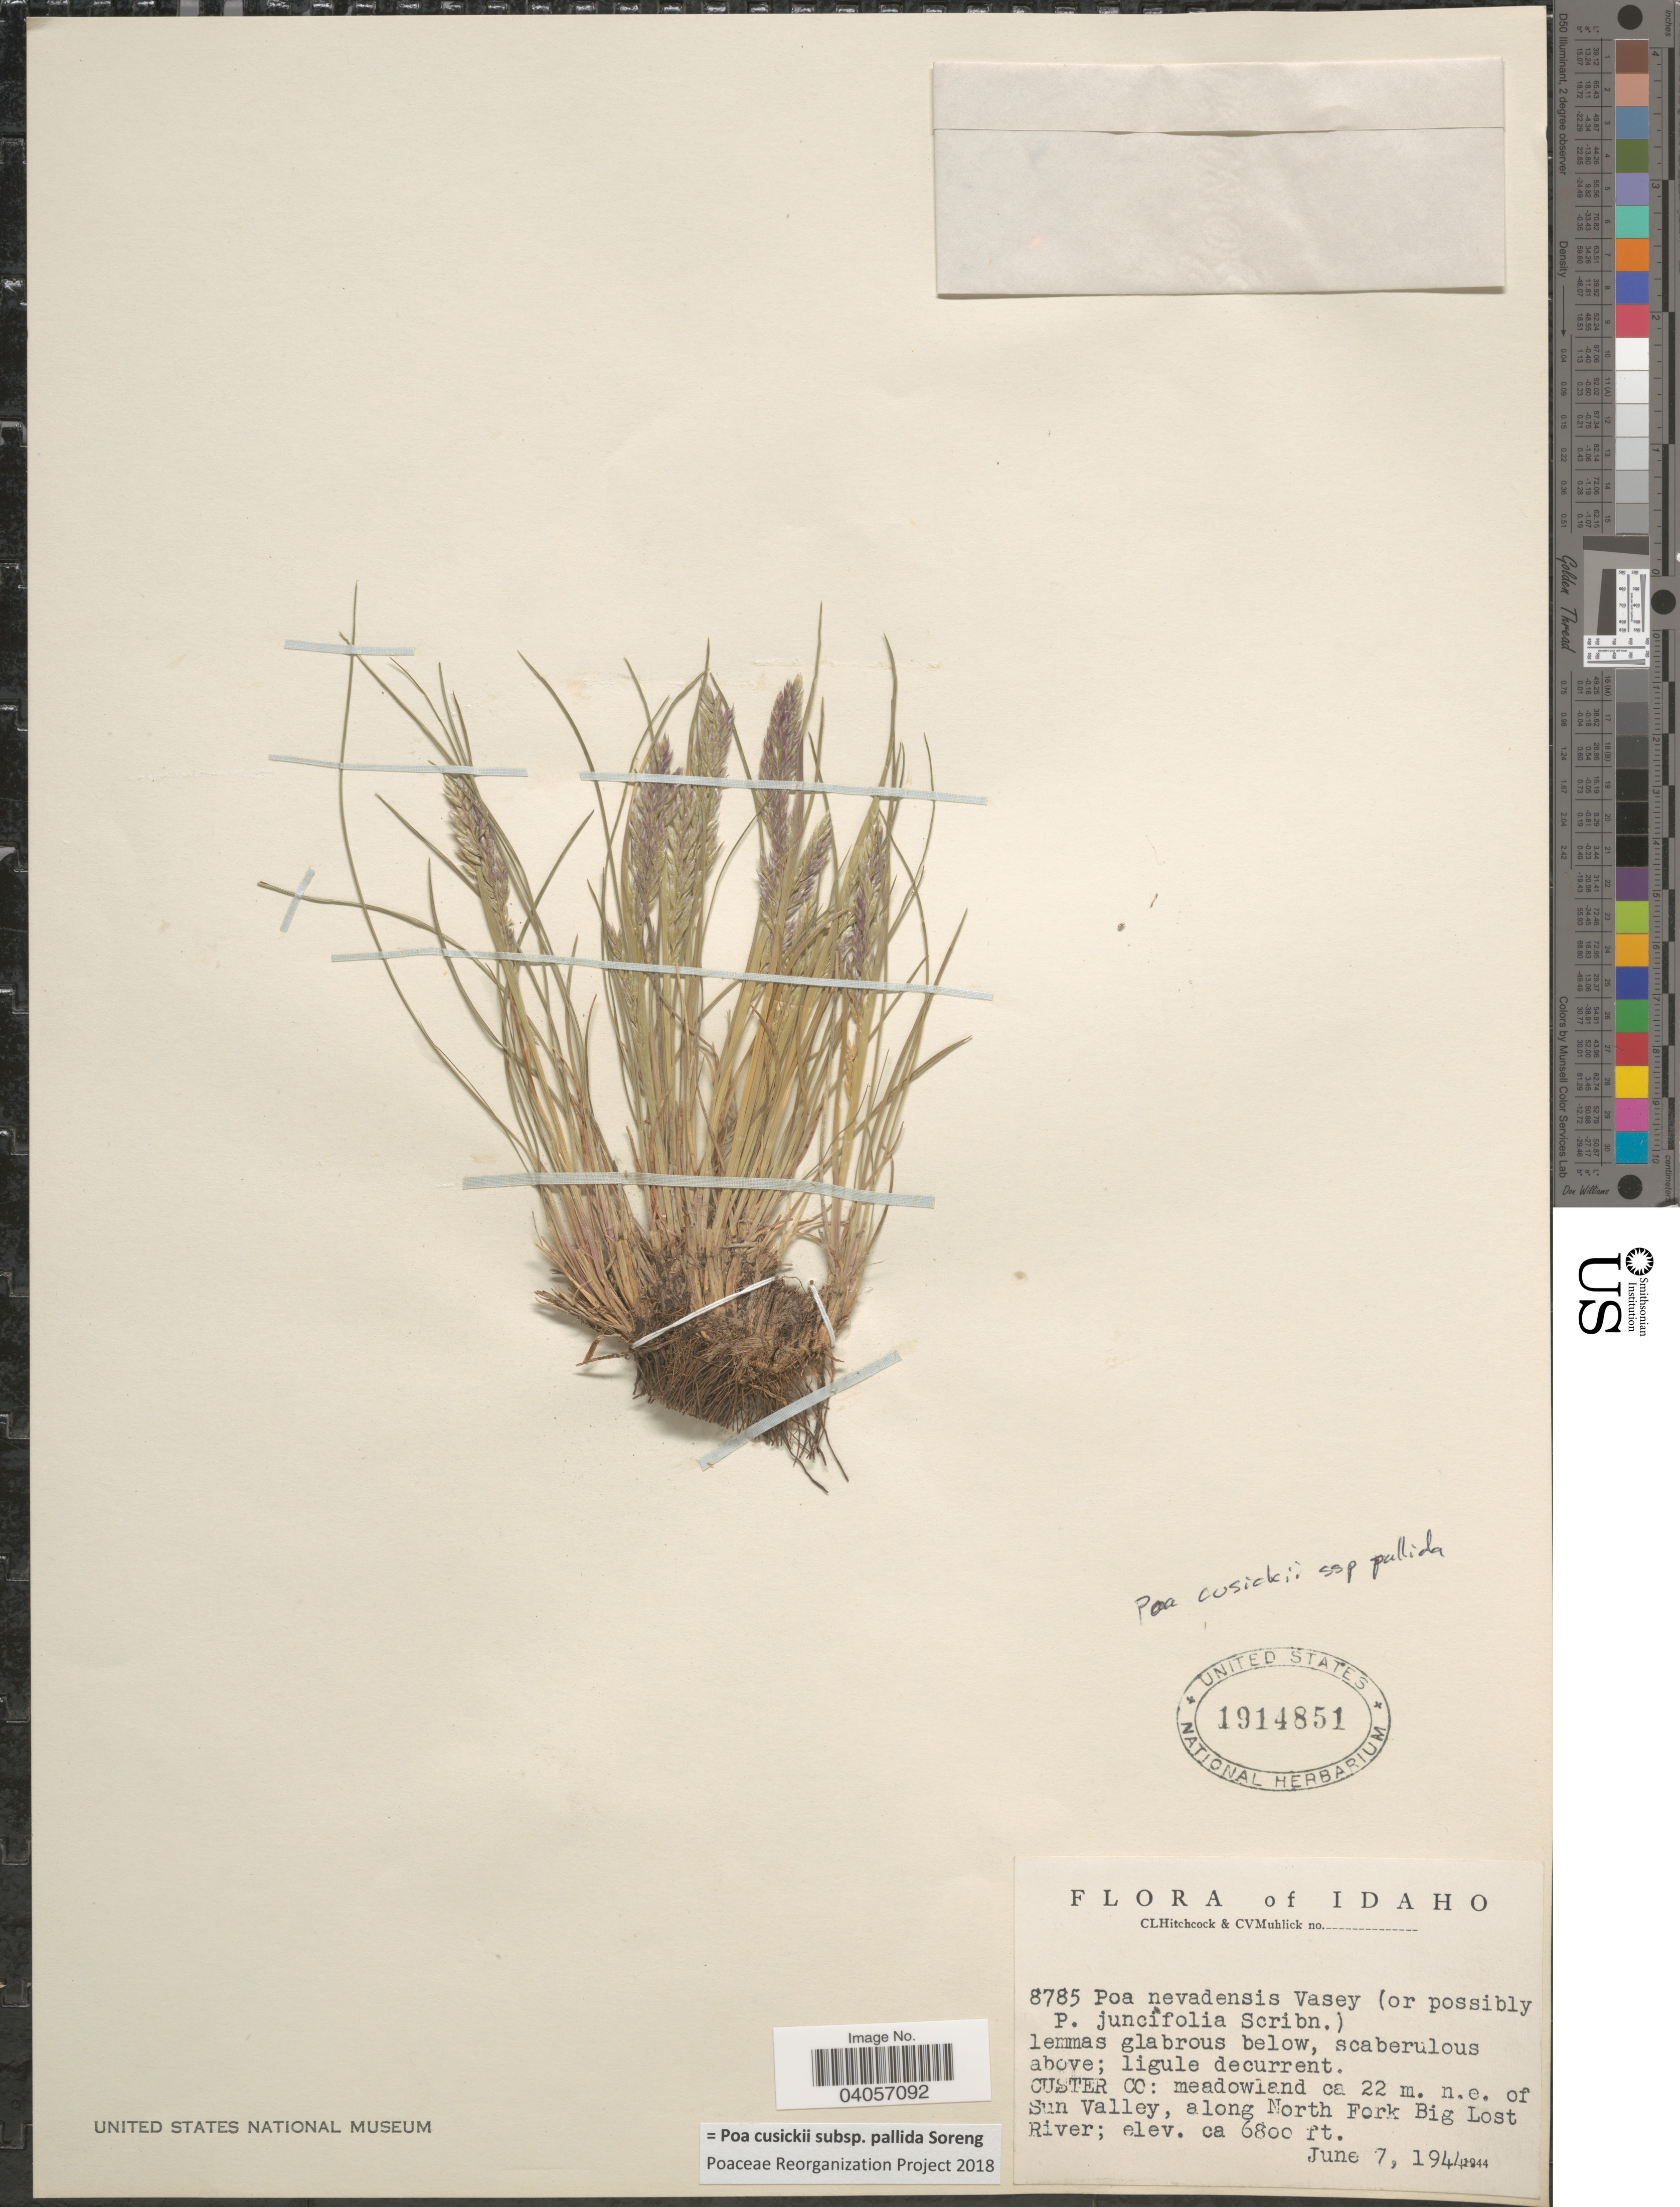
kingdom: Plantae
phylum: Tracheophyta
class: Liliopsida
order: Poales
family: Poaceae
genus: Poa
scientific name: Poa cusickii subsp. pallida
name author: Soreng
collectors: C. L. Hitchcock & C. V. Muhlick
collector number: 8785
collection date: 1944-06-07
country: United States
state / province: Idaho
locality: Custer Co: meadowland ca 22 m. n.e. of Sun Valley, along North Fork Big Lost River.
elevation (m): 2073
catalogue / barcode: US 1914851